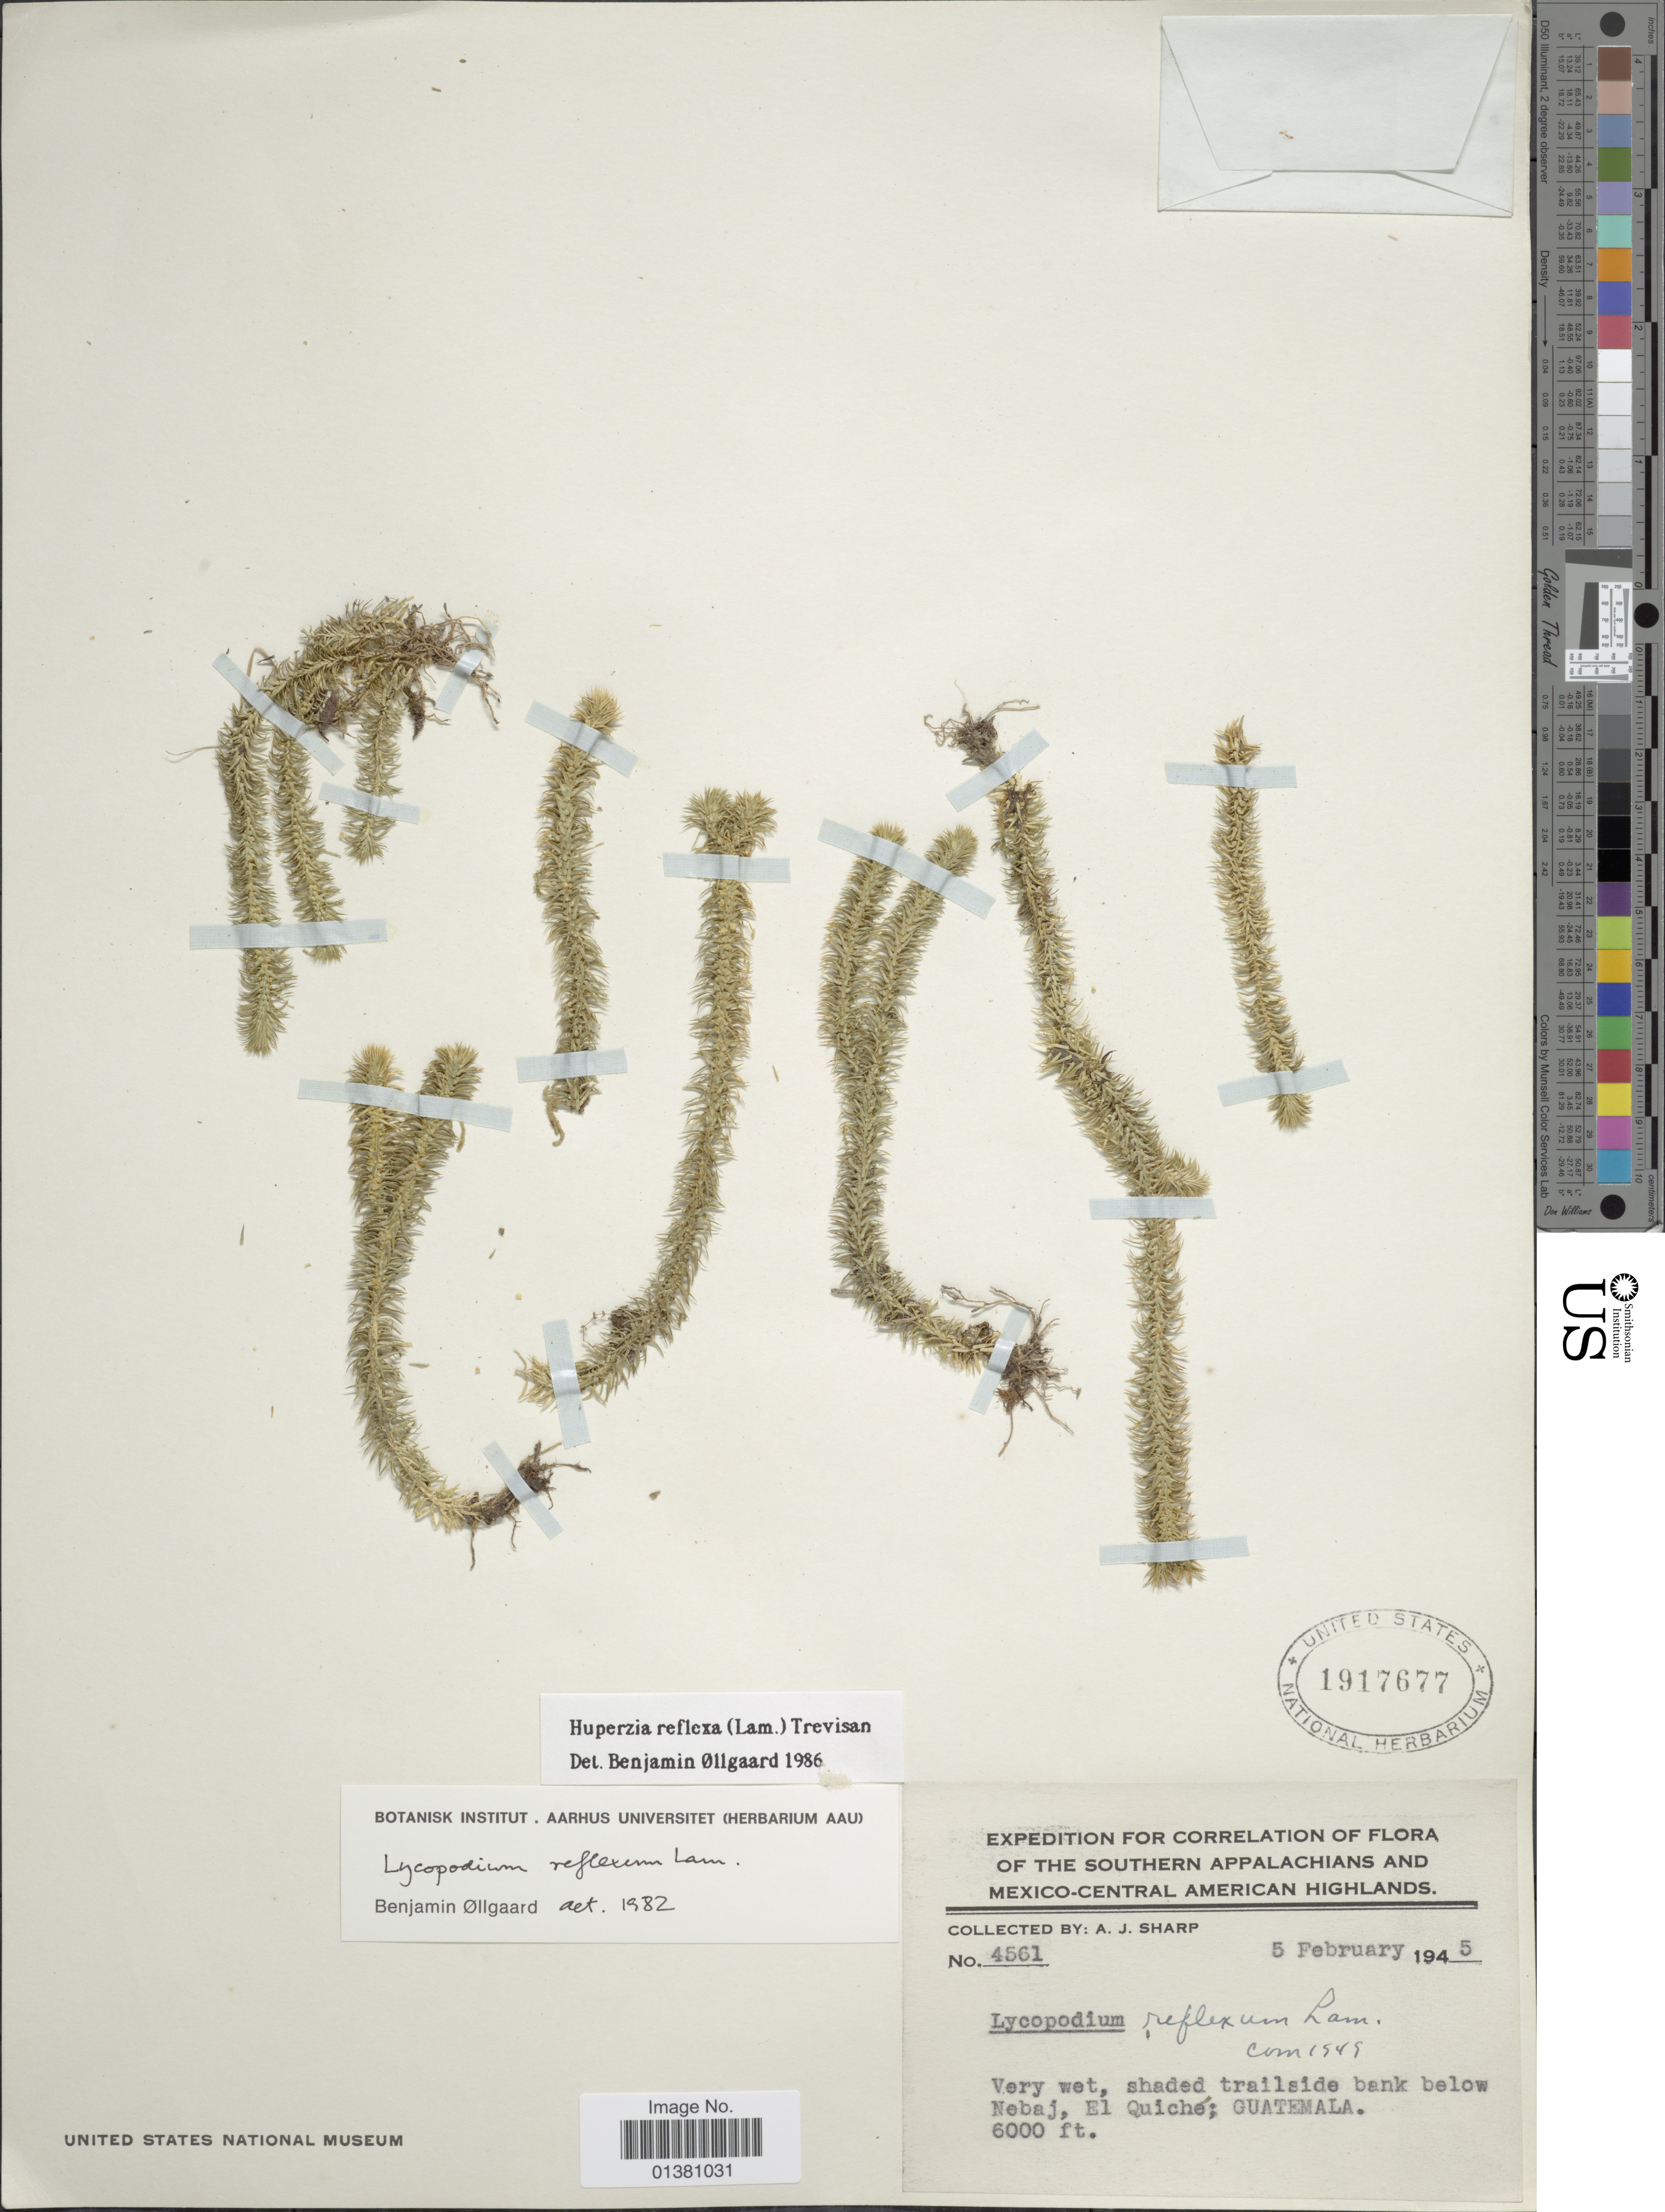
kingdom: Plantae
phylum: Tracheophyta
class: Lycopodiopsida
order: Lycopodiales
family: Lycopodiaceae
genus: Phlegmariurus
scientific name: Phlegmariurus reflexus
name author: (Lam.) B. Øllg.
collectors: A. J. Sharp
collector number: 4561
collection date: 1945-02-05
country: Guatemala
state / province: El Quiché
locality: Shaded trailside bank below Nebaj, Southern Appalachians and Mexico-Central American Highlands.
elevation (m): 1829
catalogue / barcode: US 1917677